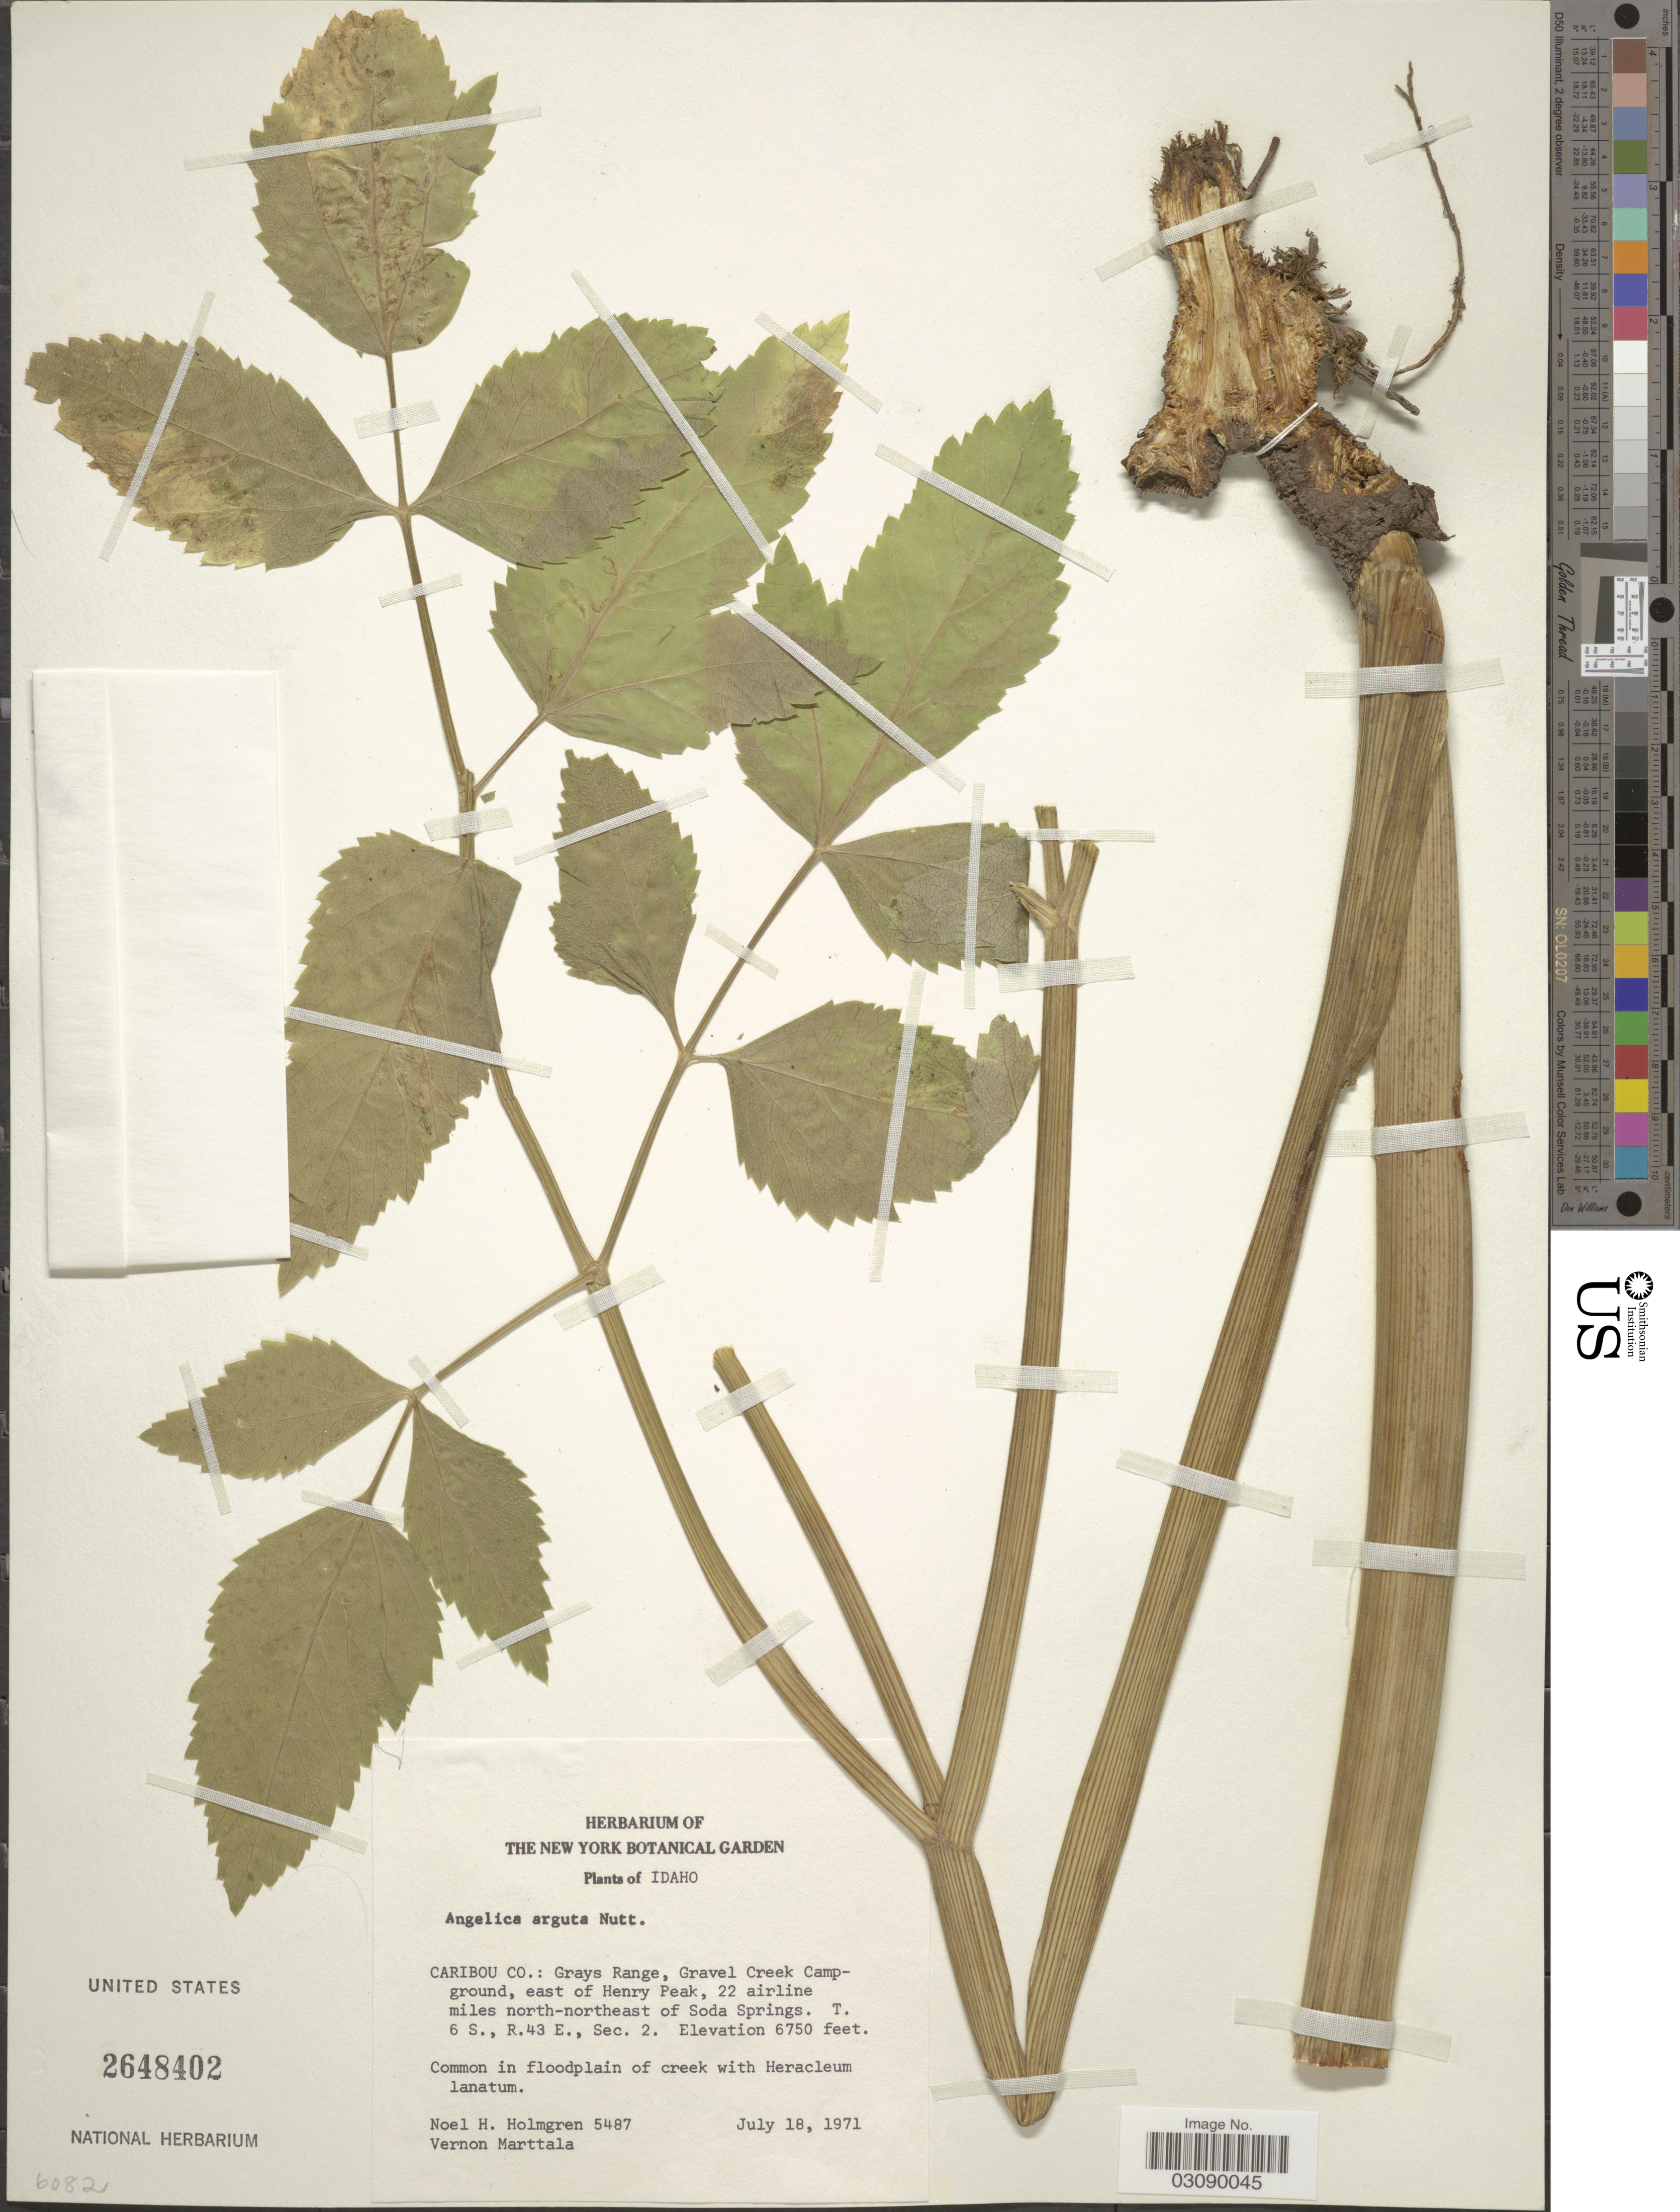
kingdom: Plantae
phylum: Tracheophyta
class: Magnoliopsida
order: Apiales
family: Apiaceae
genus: Angelica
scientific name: Angelica arguta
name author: Nutt.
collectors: N. H. Holmgren & V. Marttala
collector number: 5487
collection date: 1971-07-18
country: United States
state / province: Idaho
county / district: Caribou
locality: Grays Range, Gravel Creek Campground, east of Henry Peak, 22 airline miles north-northeast of Soda Springs. T 6 S., R. 43 E., Sec. 2.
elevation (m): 2057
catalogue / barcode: US 2648402